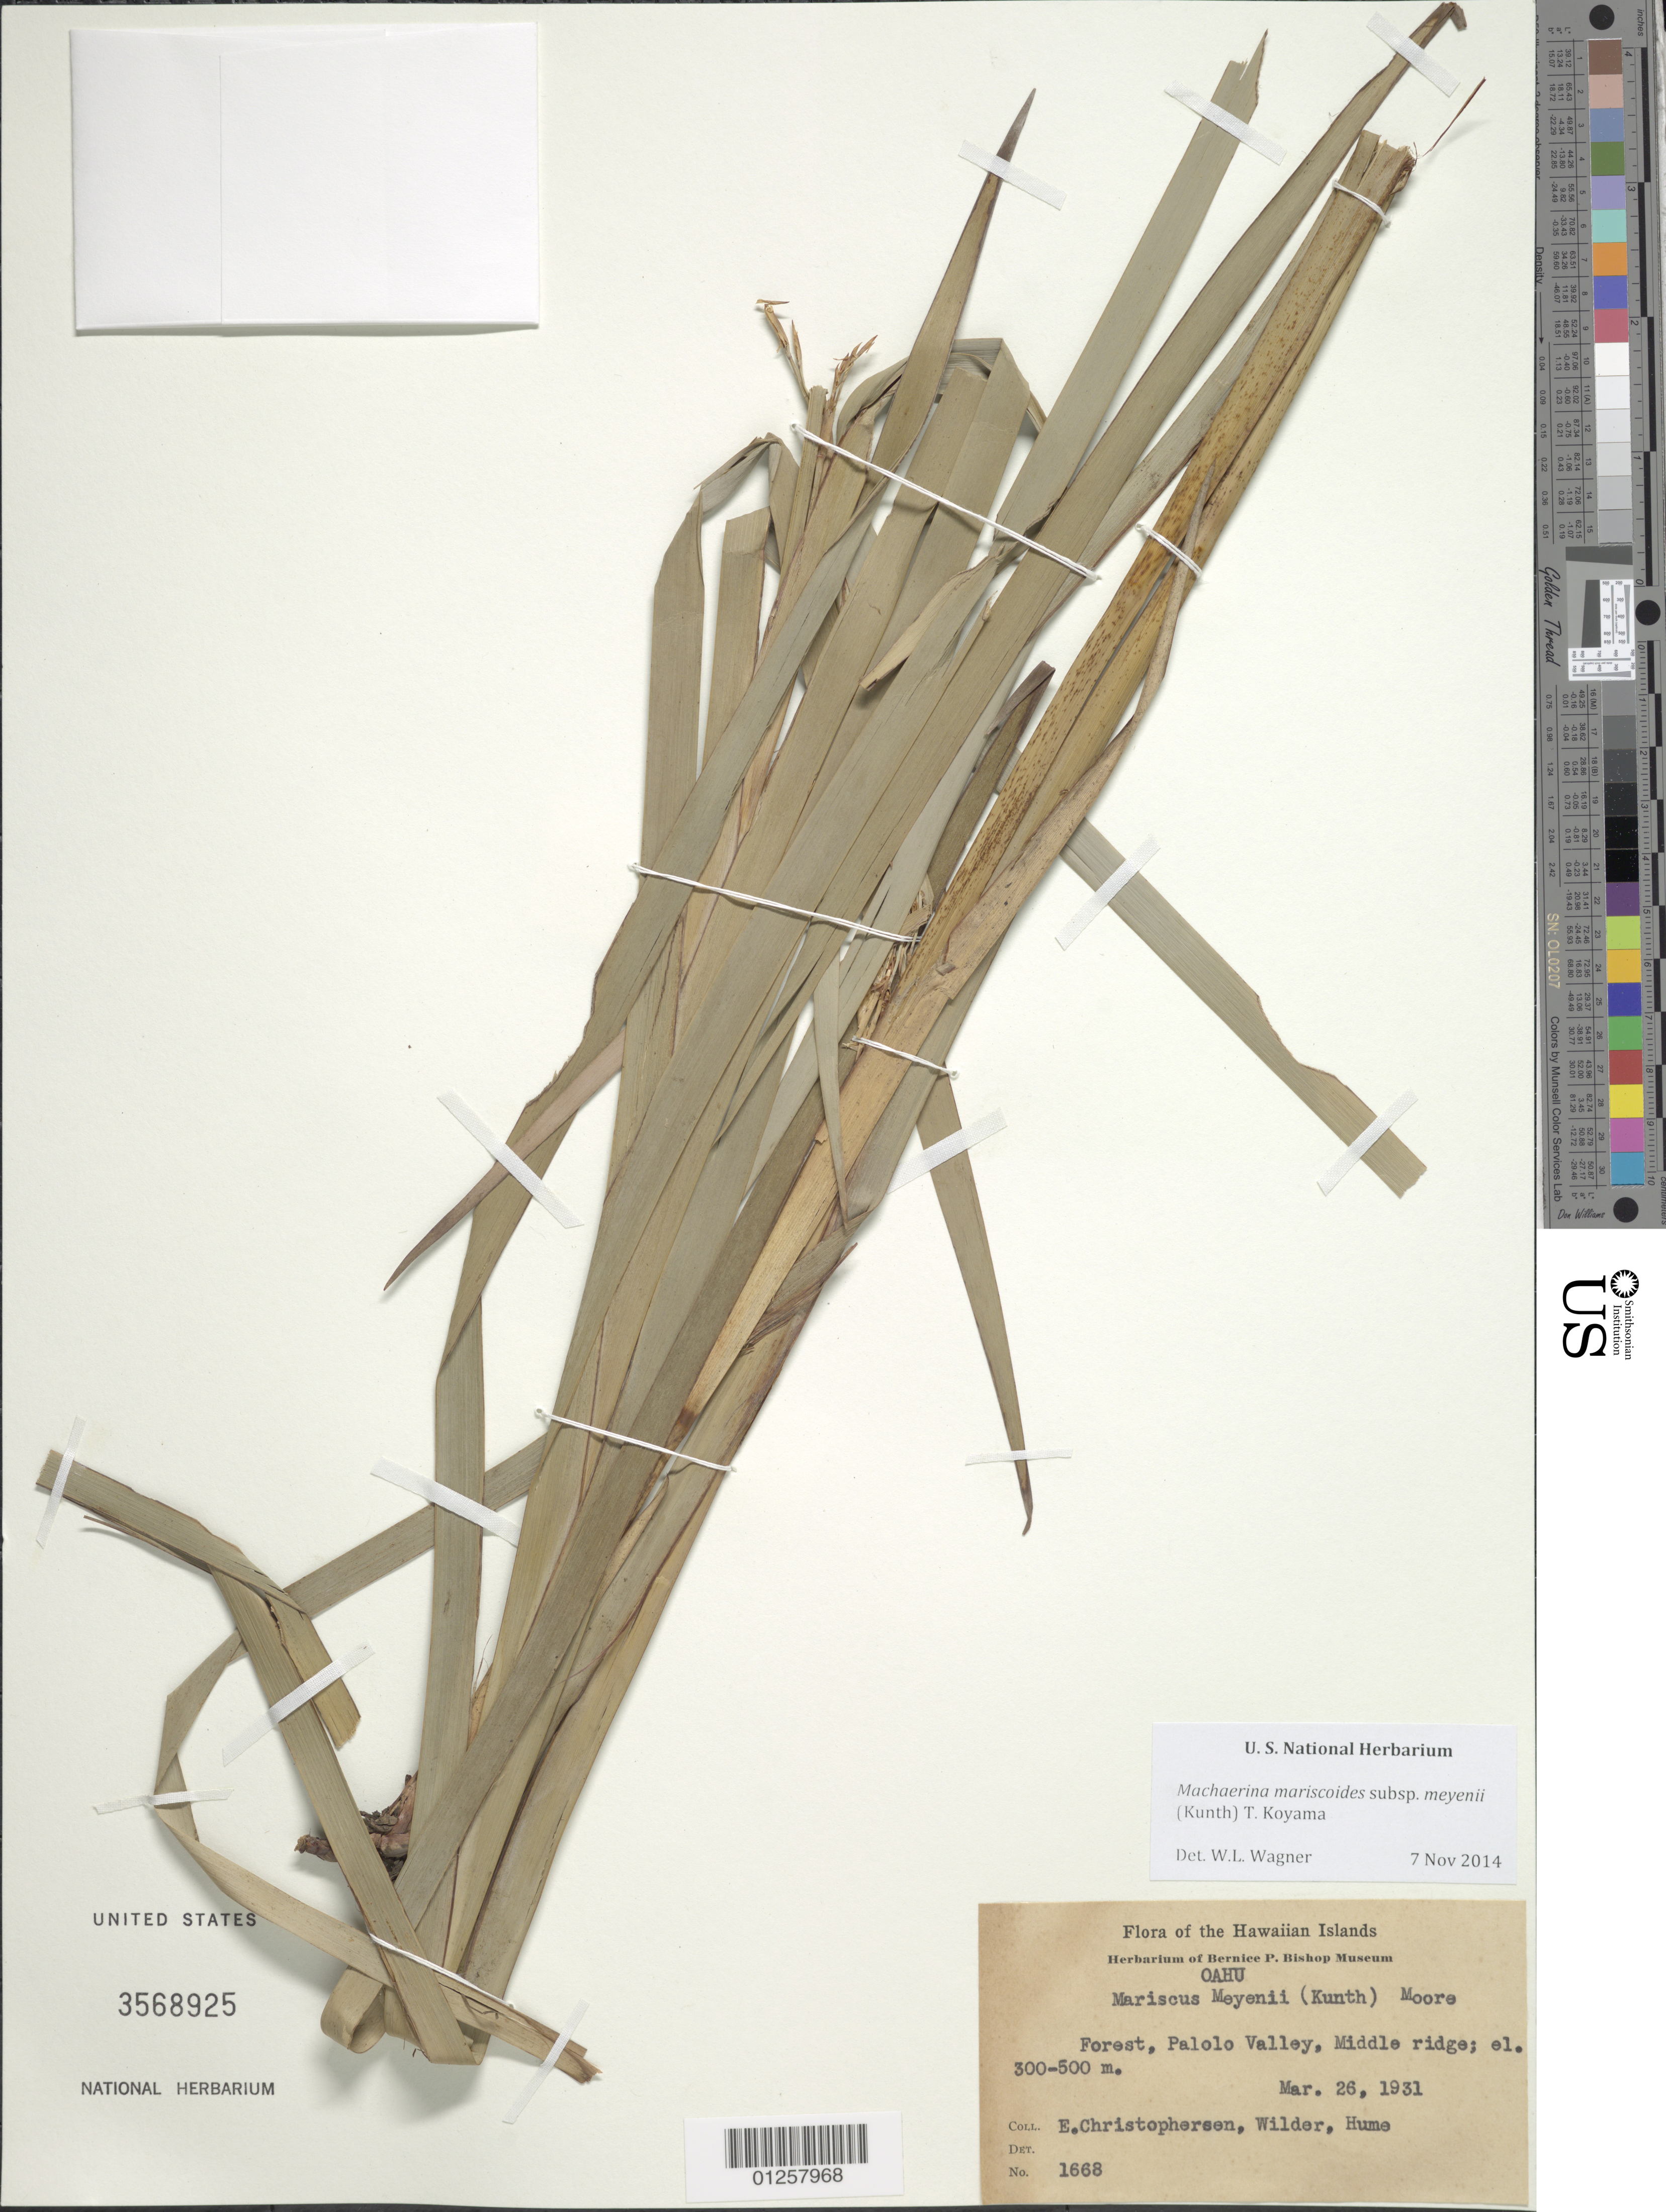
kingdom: Plantae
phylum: Tracheophyta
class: Liliopsida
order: Poales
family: Cyperaceae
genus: Machaerina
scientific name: Machaerina mariscoides subsp. meyenii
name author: (Kunth) T. Koyama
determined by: Wagner, W. L., (BOT), Smithsonian Institution - National Museum of Natural History (UNITED STATES)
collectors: E. Christophersen, G. Wilder & E. Hume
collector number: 1668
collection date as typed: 26 Mar 1931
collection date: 1931-03-26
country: United States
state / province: Hawaii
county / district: Honolulu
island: Oahu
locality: Forest, Palolo Valley, middle ridge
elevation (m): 300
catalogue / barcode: US 3568925